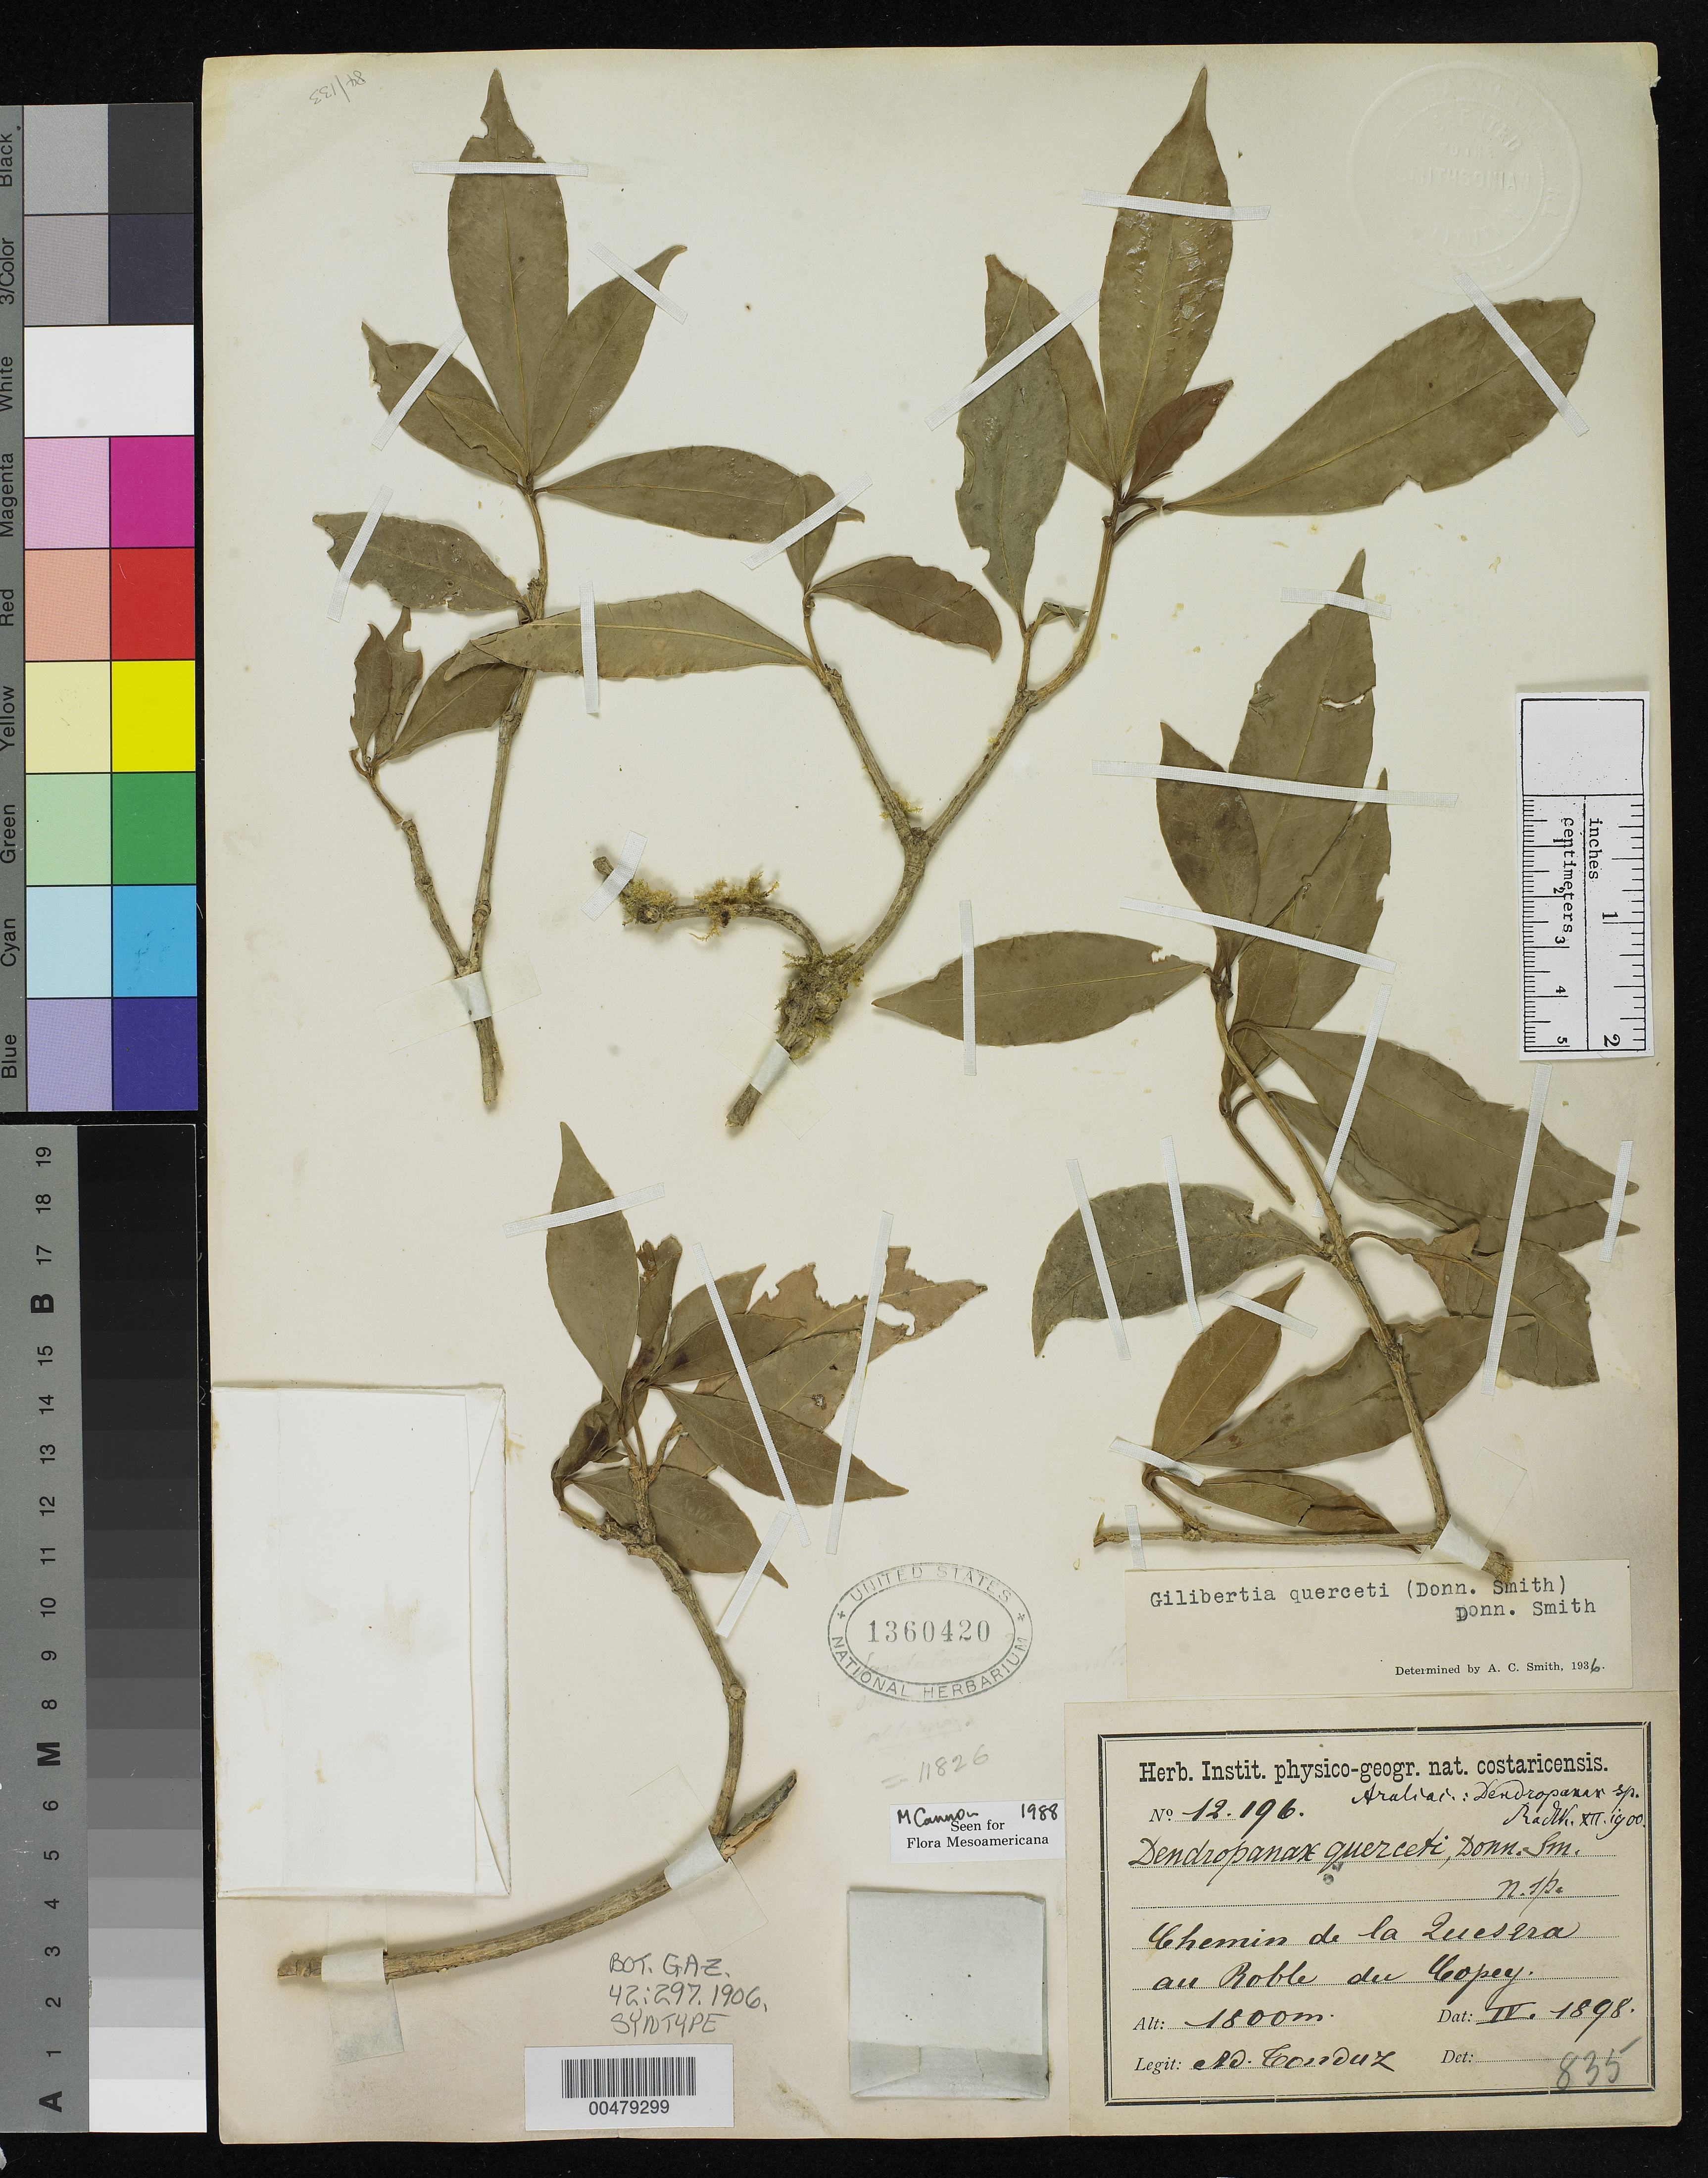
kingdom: Plantae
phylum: Tracheophyta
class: Magnoliopsida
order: Apiales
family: Araliaceae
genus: Dendropanax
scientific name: Dendropanax querceti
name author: Donn. Sm.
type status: Syntype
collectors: A. Tonduz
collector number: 12196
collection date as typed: Apr 1898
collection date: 1898-04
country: Costa Rica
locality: Chemin de La Quesera au Roble du Copey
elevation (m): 1800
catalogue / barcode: US 1360420